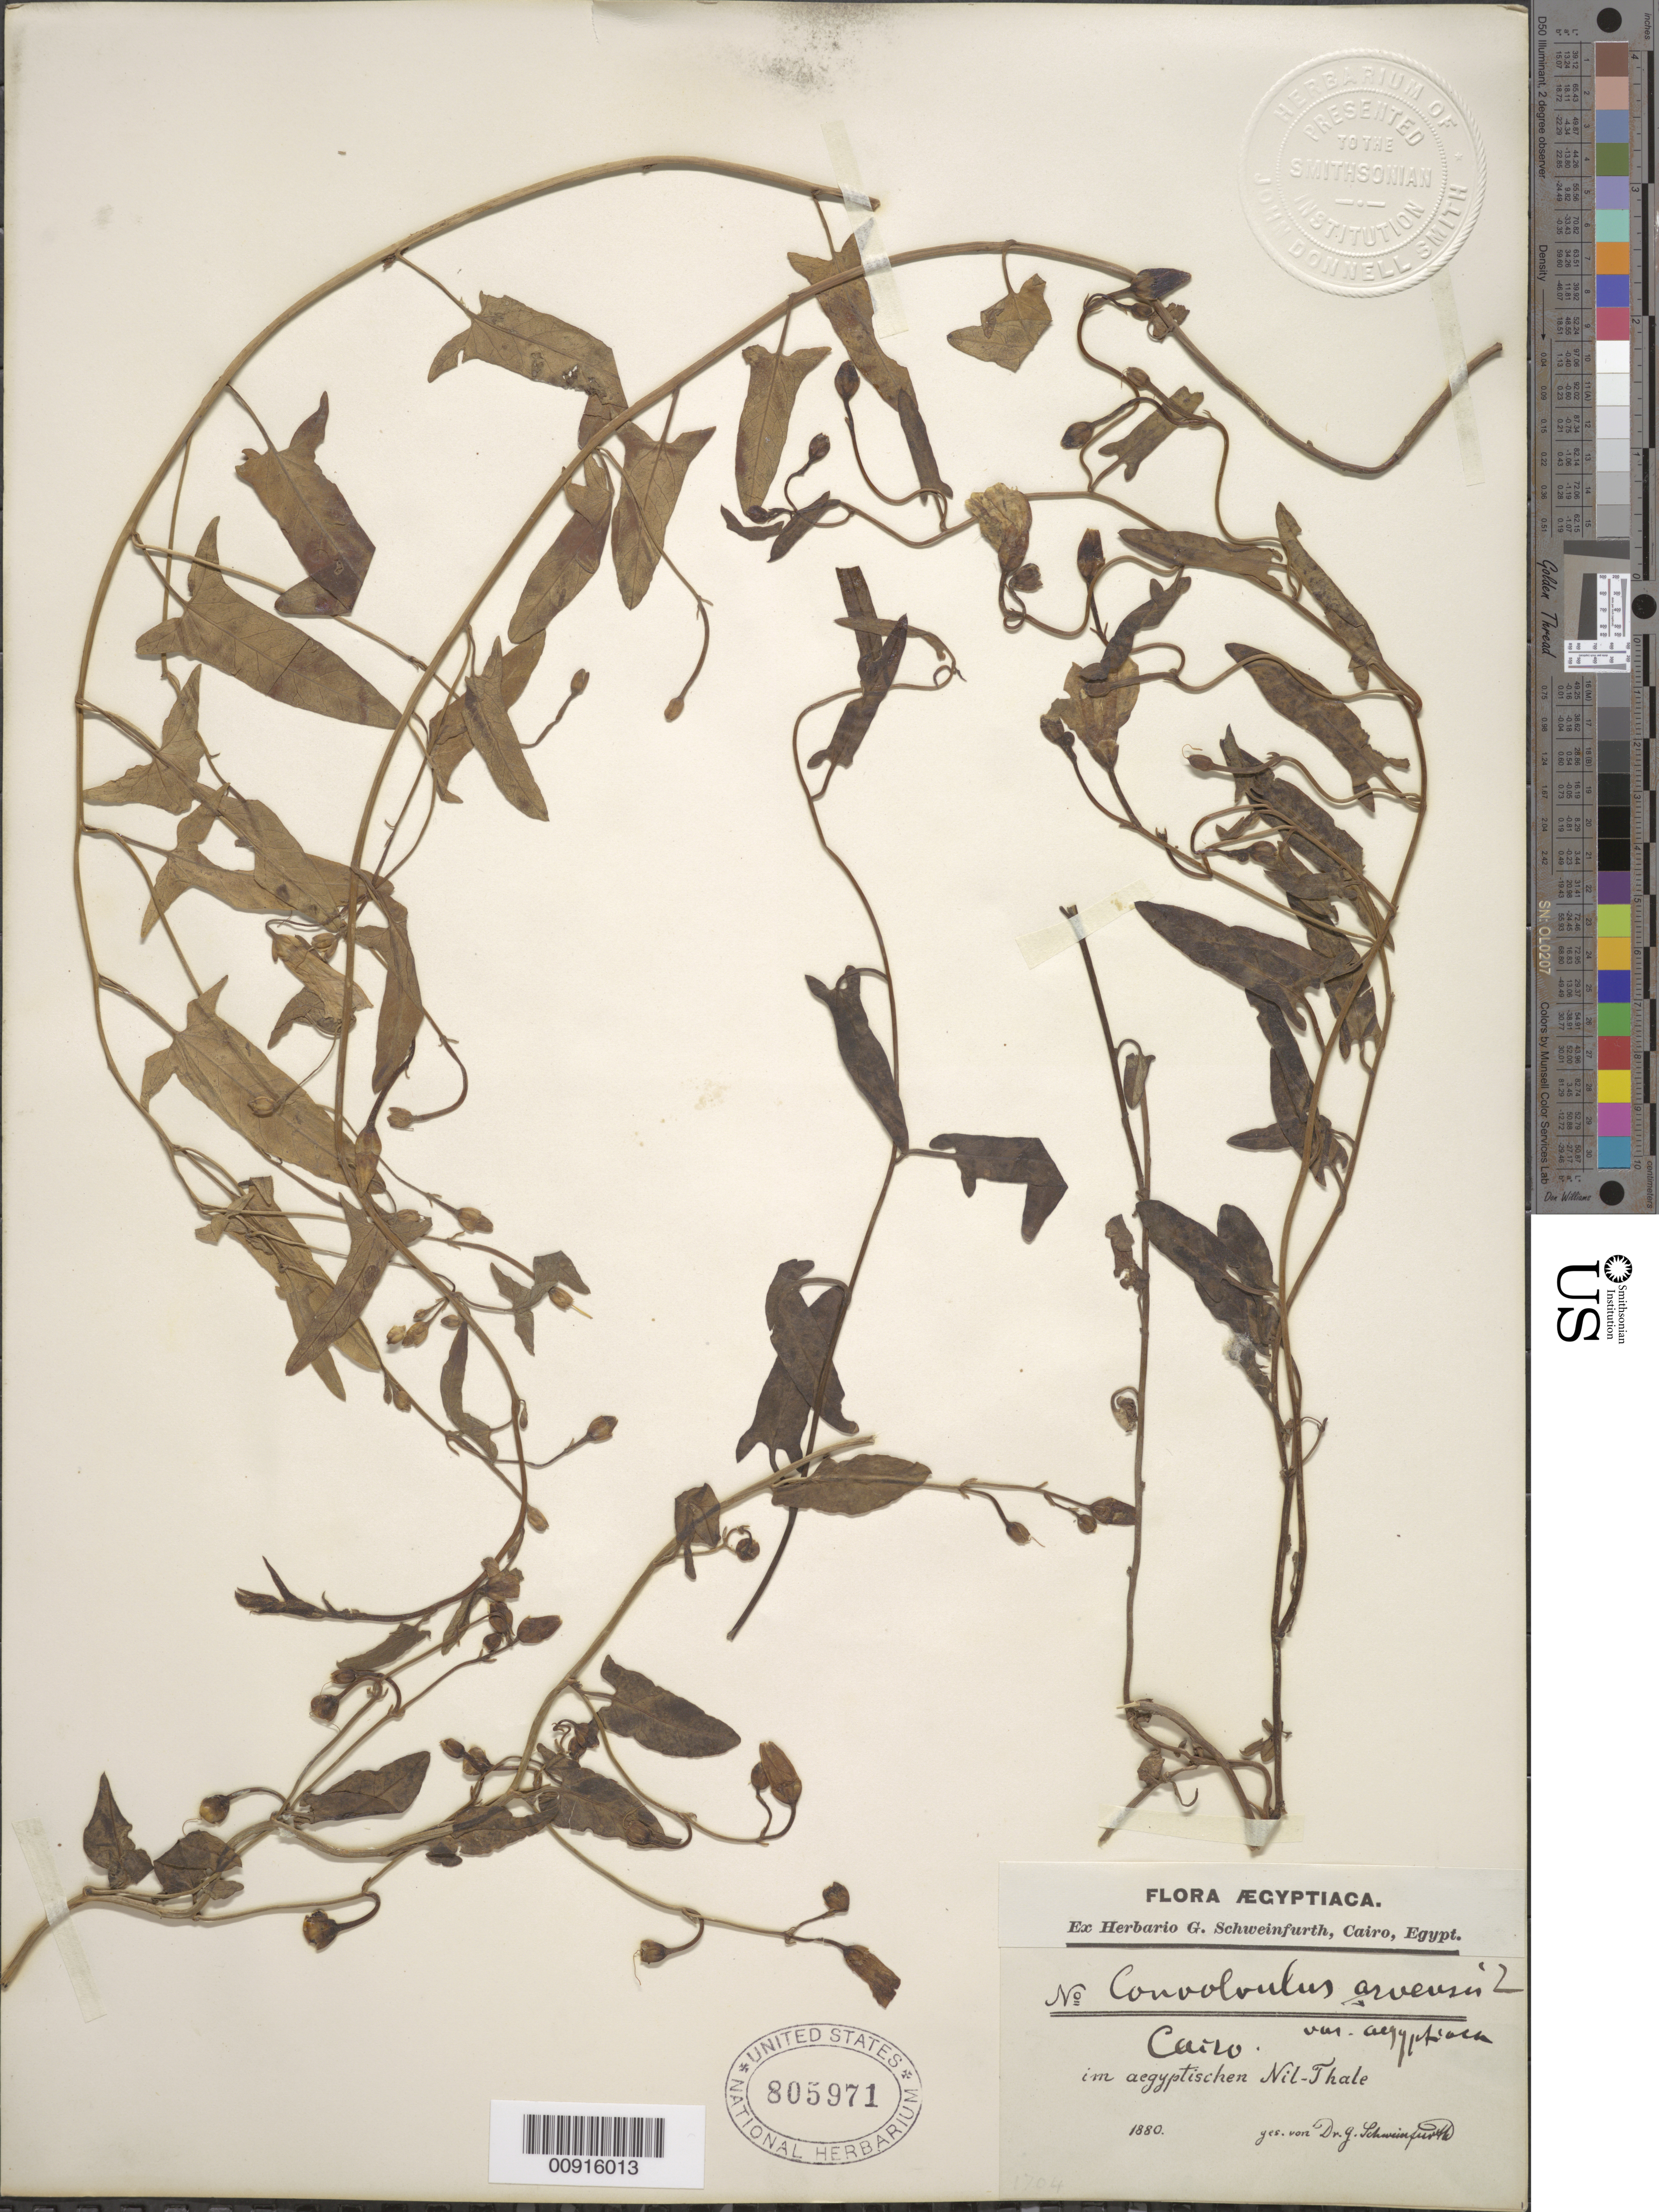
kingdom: Plantae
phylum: Tracheophyta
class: Magnoliopsida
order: Solanales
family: Convolvulaceae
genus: Convolvulus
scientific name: Convolvulus arvensis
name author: L.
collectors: G. A. Schweinfurth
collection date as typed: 1880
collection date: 1880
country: Egypt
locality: Cairo im aegyptischen Nil-Thale.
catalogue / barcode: US 805971